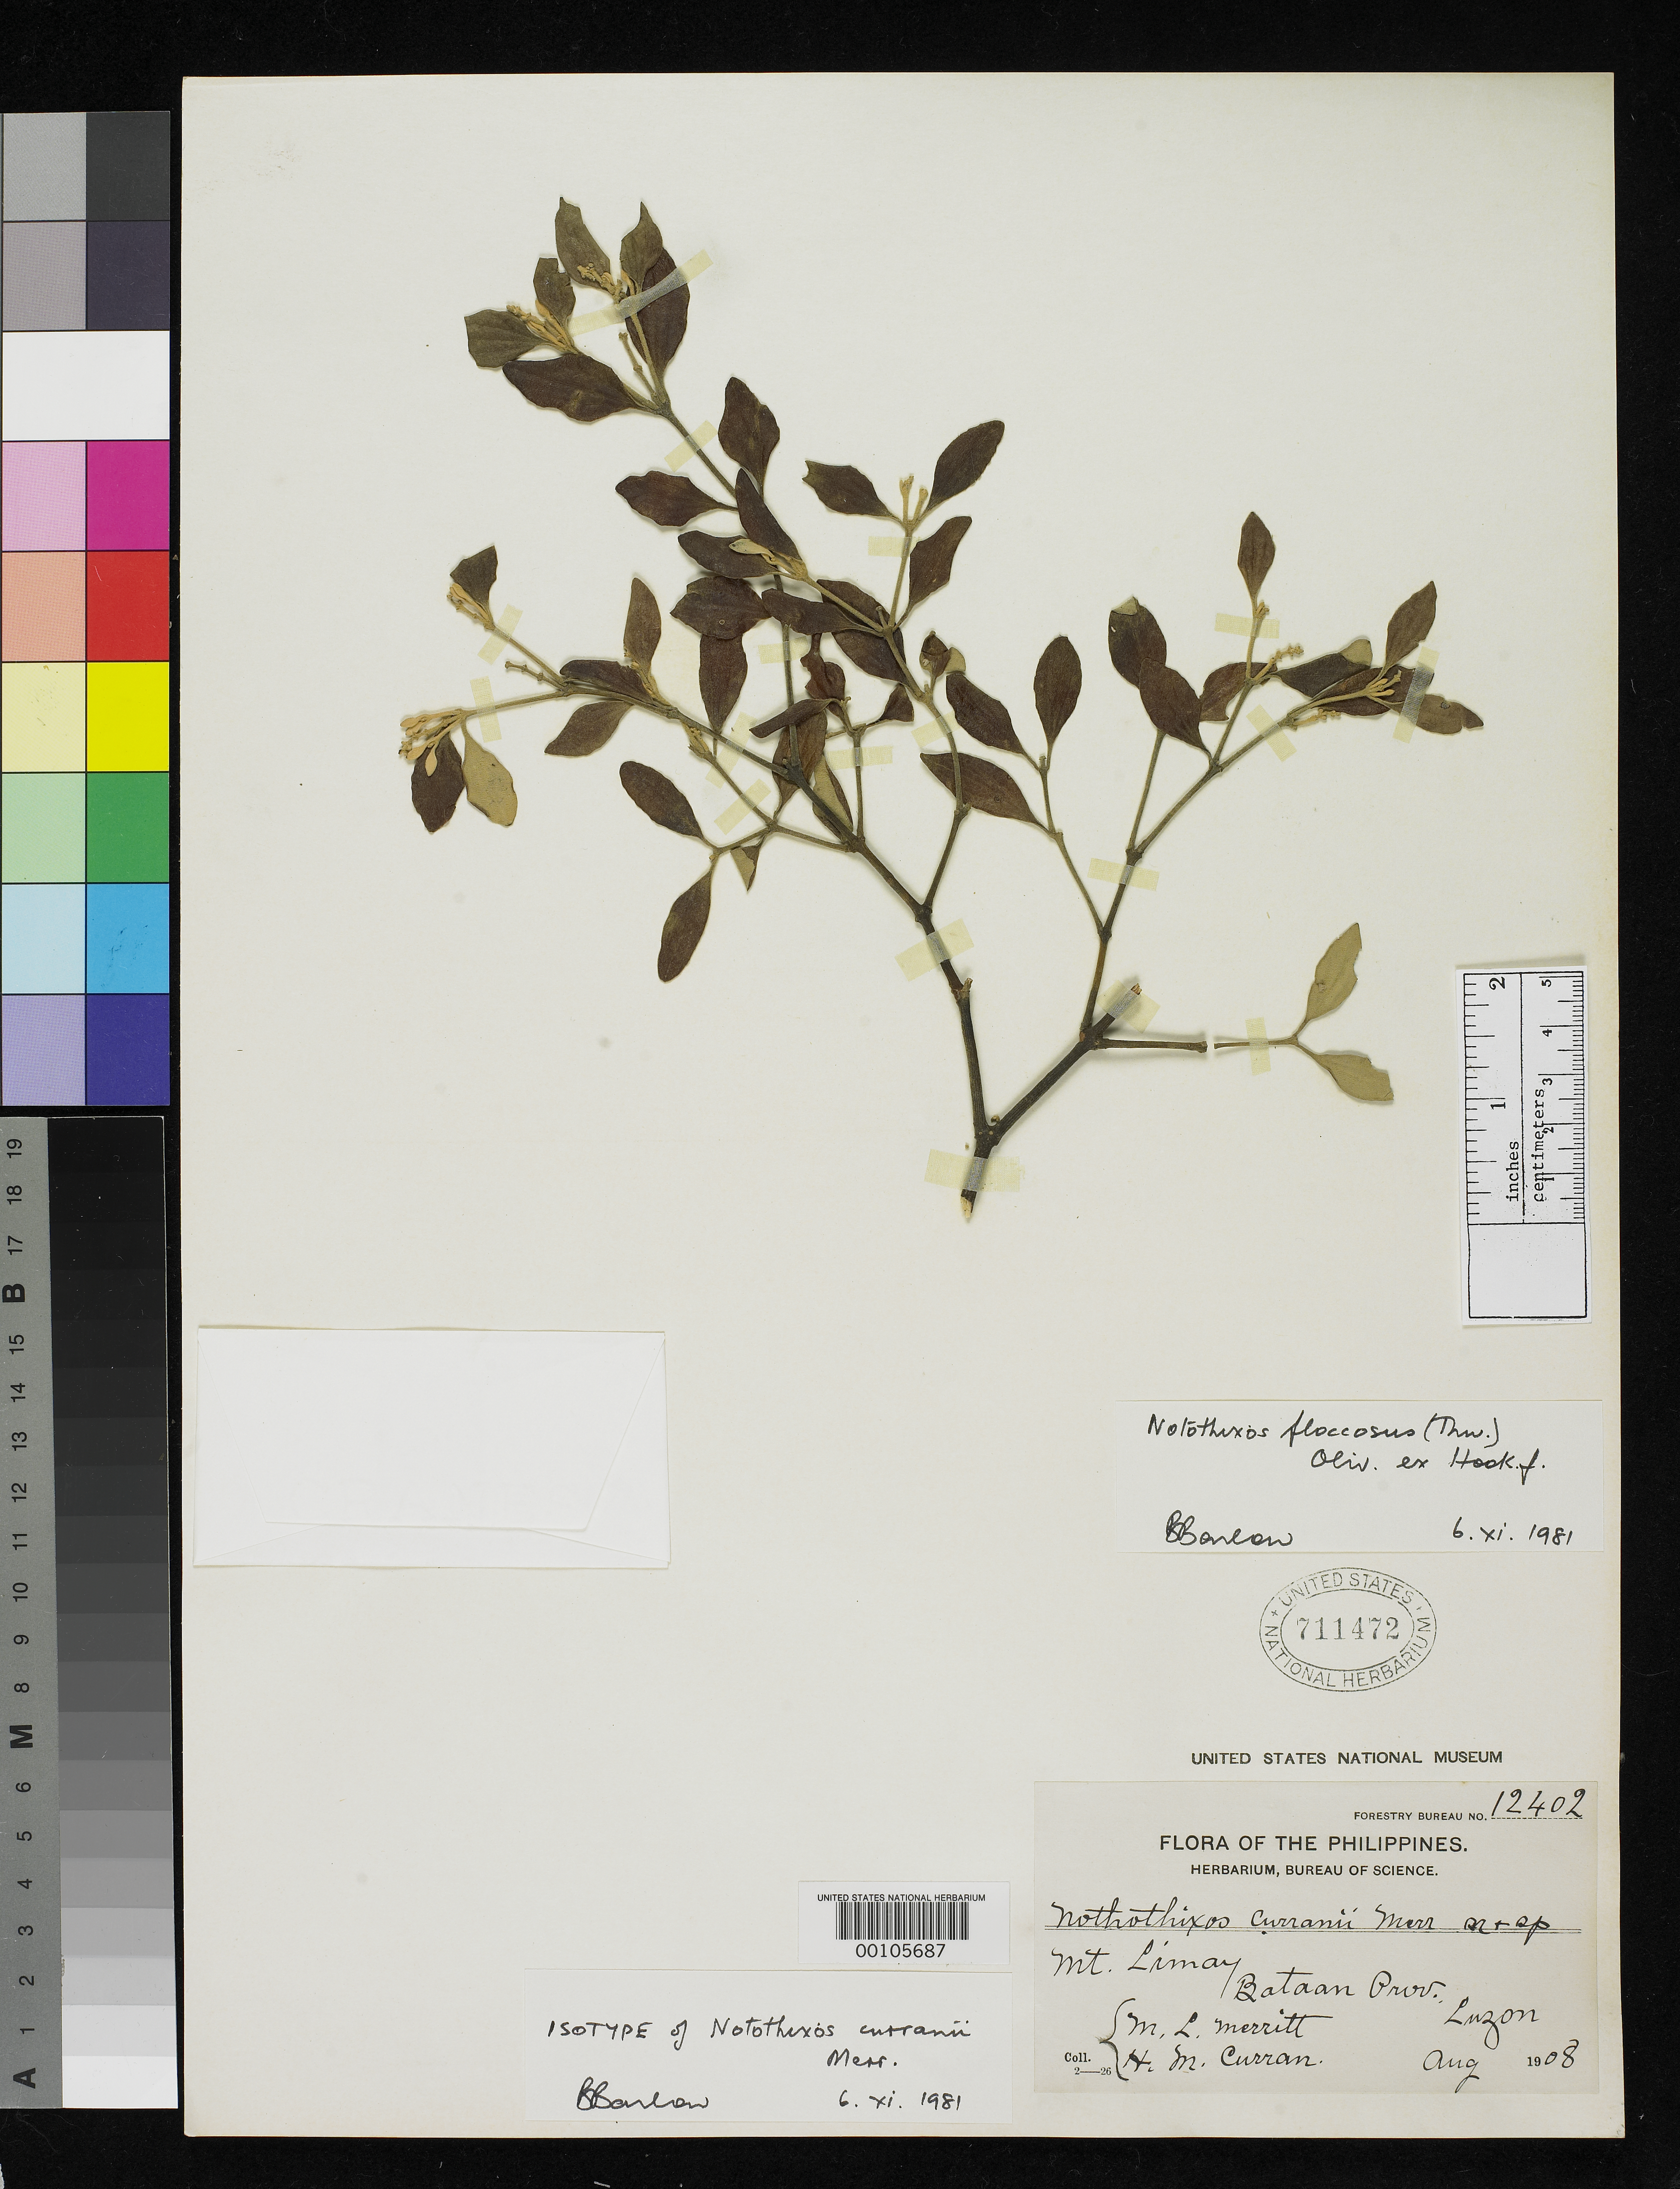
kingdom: Plantae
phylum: Tracheophyta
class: Magnoliopsida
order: Santalales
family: Viscaceae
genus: Notothixos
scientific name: Notothixos curranii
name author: Merr.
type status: Isotype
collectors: M. L. Merritt & H. M. Curran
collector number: For. Bur. 12402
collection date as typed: Aug 1908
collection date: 1908-08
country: Philippines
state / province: Central Luzon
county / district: Bataan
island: Luzon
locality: Mt. Limay.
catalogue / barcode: US 711472